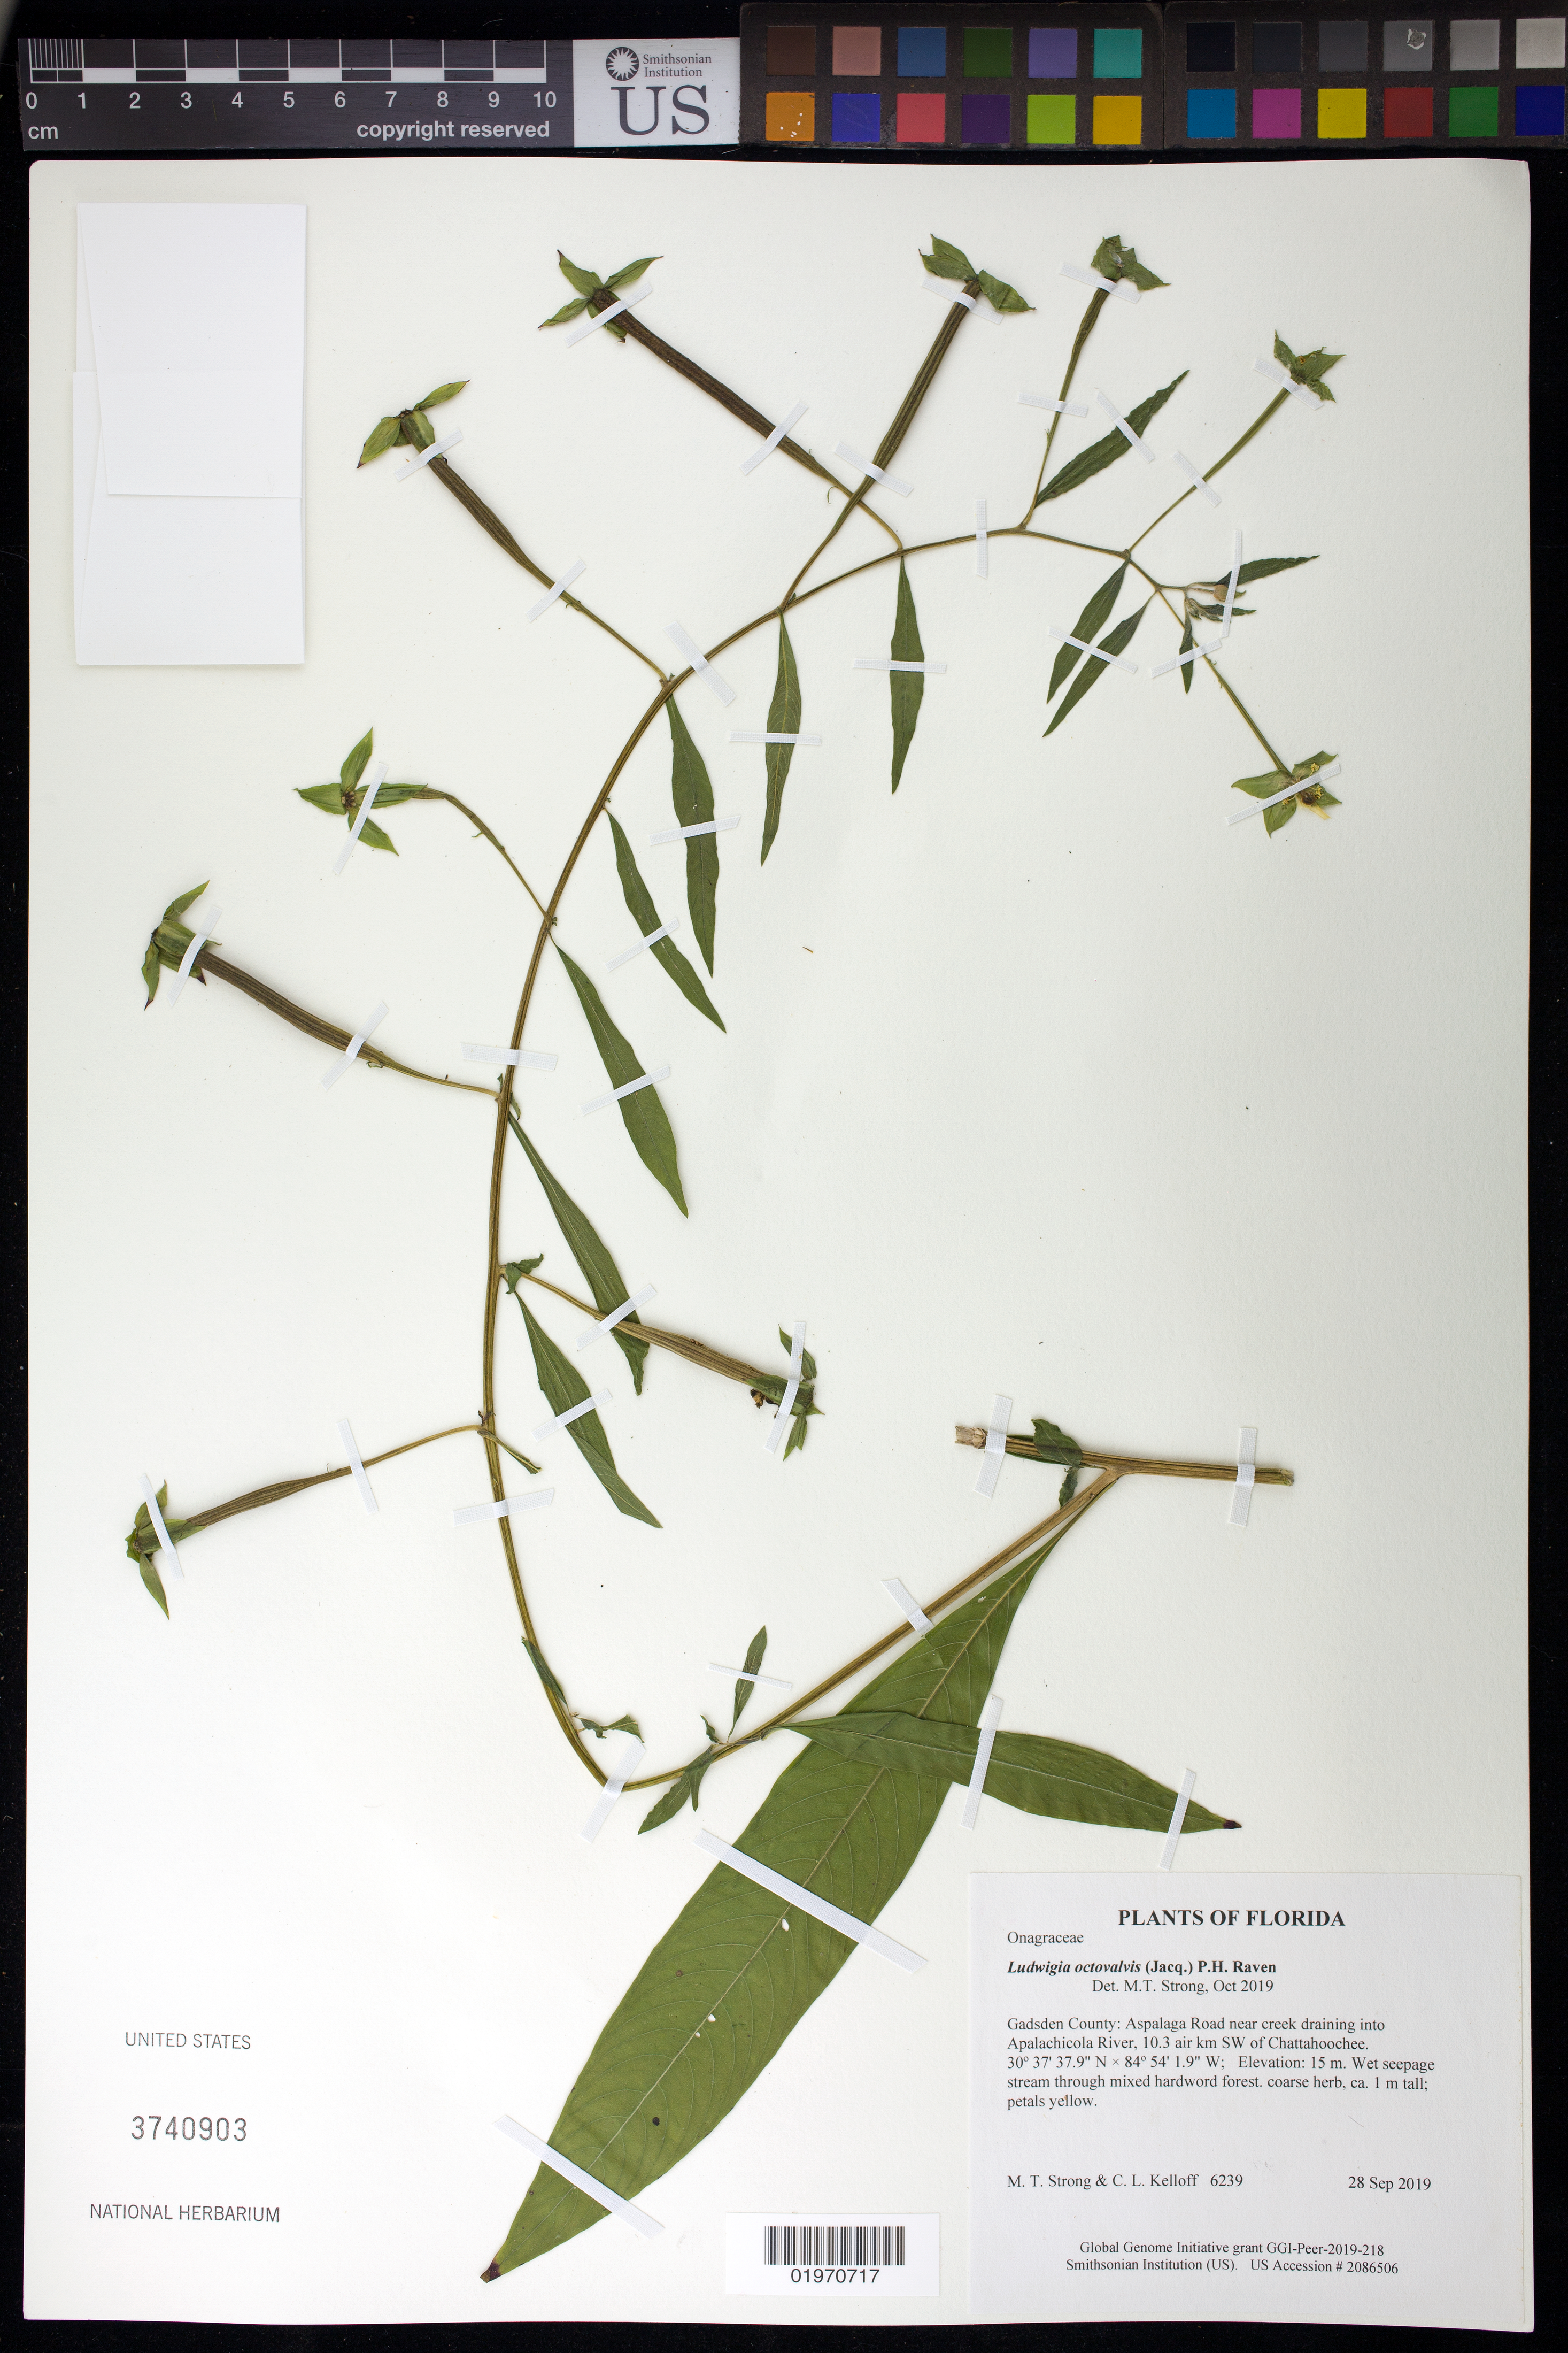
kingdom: Plantae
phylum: Tracheophyta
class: Magnoliopsida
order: Myrtales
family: Onagraceae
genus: Ludwigia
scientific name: Ludwigia octovalvis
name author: (Jacq.) P.H. Raven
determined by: Strong, Mark T., (BOT), Smithsonian Institution - National Museum of Natural History (UNITED STATES)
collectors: M. T. Strong & C. L. Kelloff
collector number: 6239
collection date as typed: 28 Sep 2019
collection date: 2019-09-28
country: United States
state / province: Florida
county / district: Gadsden County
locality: Aspalaga Road near creek draining into Apalachicola River, 10.3 air km SW of Chattahoochee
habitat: Wet seepage stream through mixed hardword forest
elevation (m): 15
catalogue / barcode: US 3740903